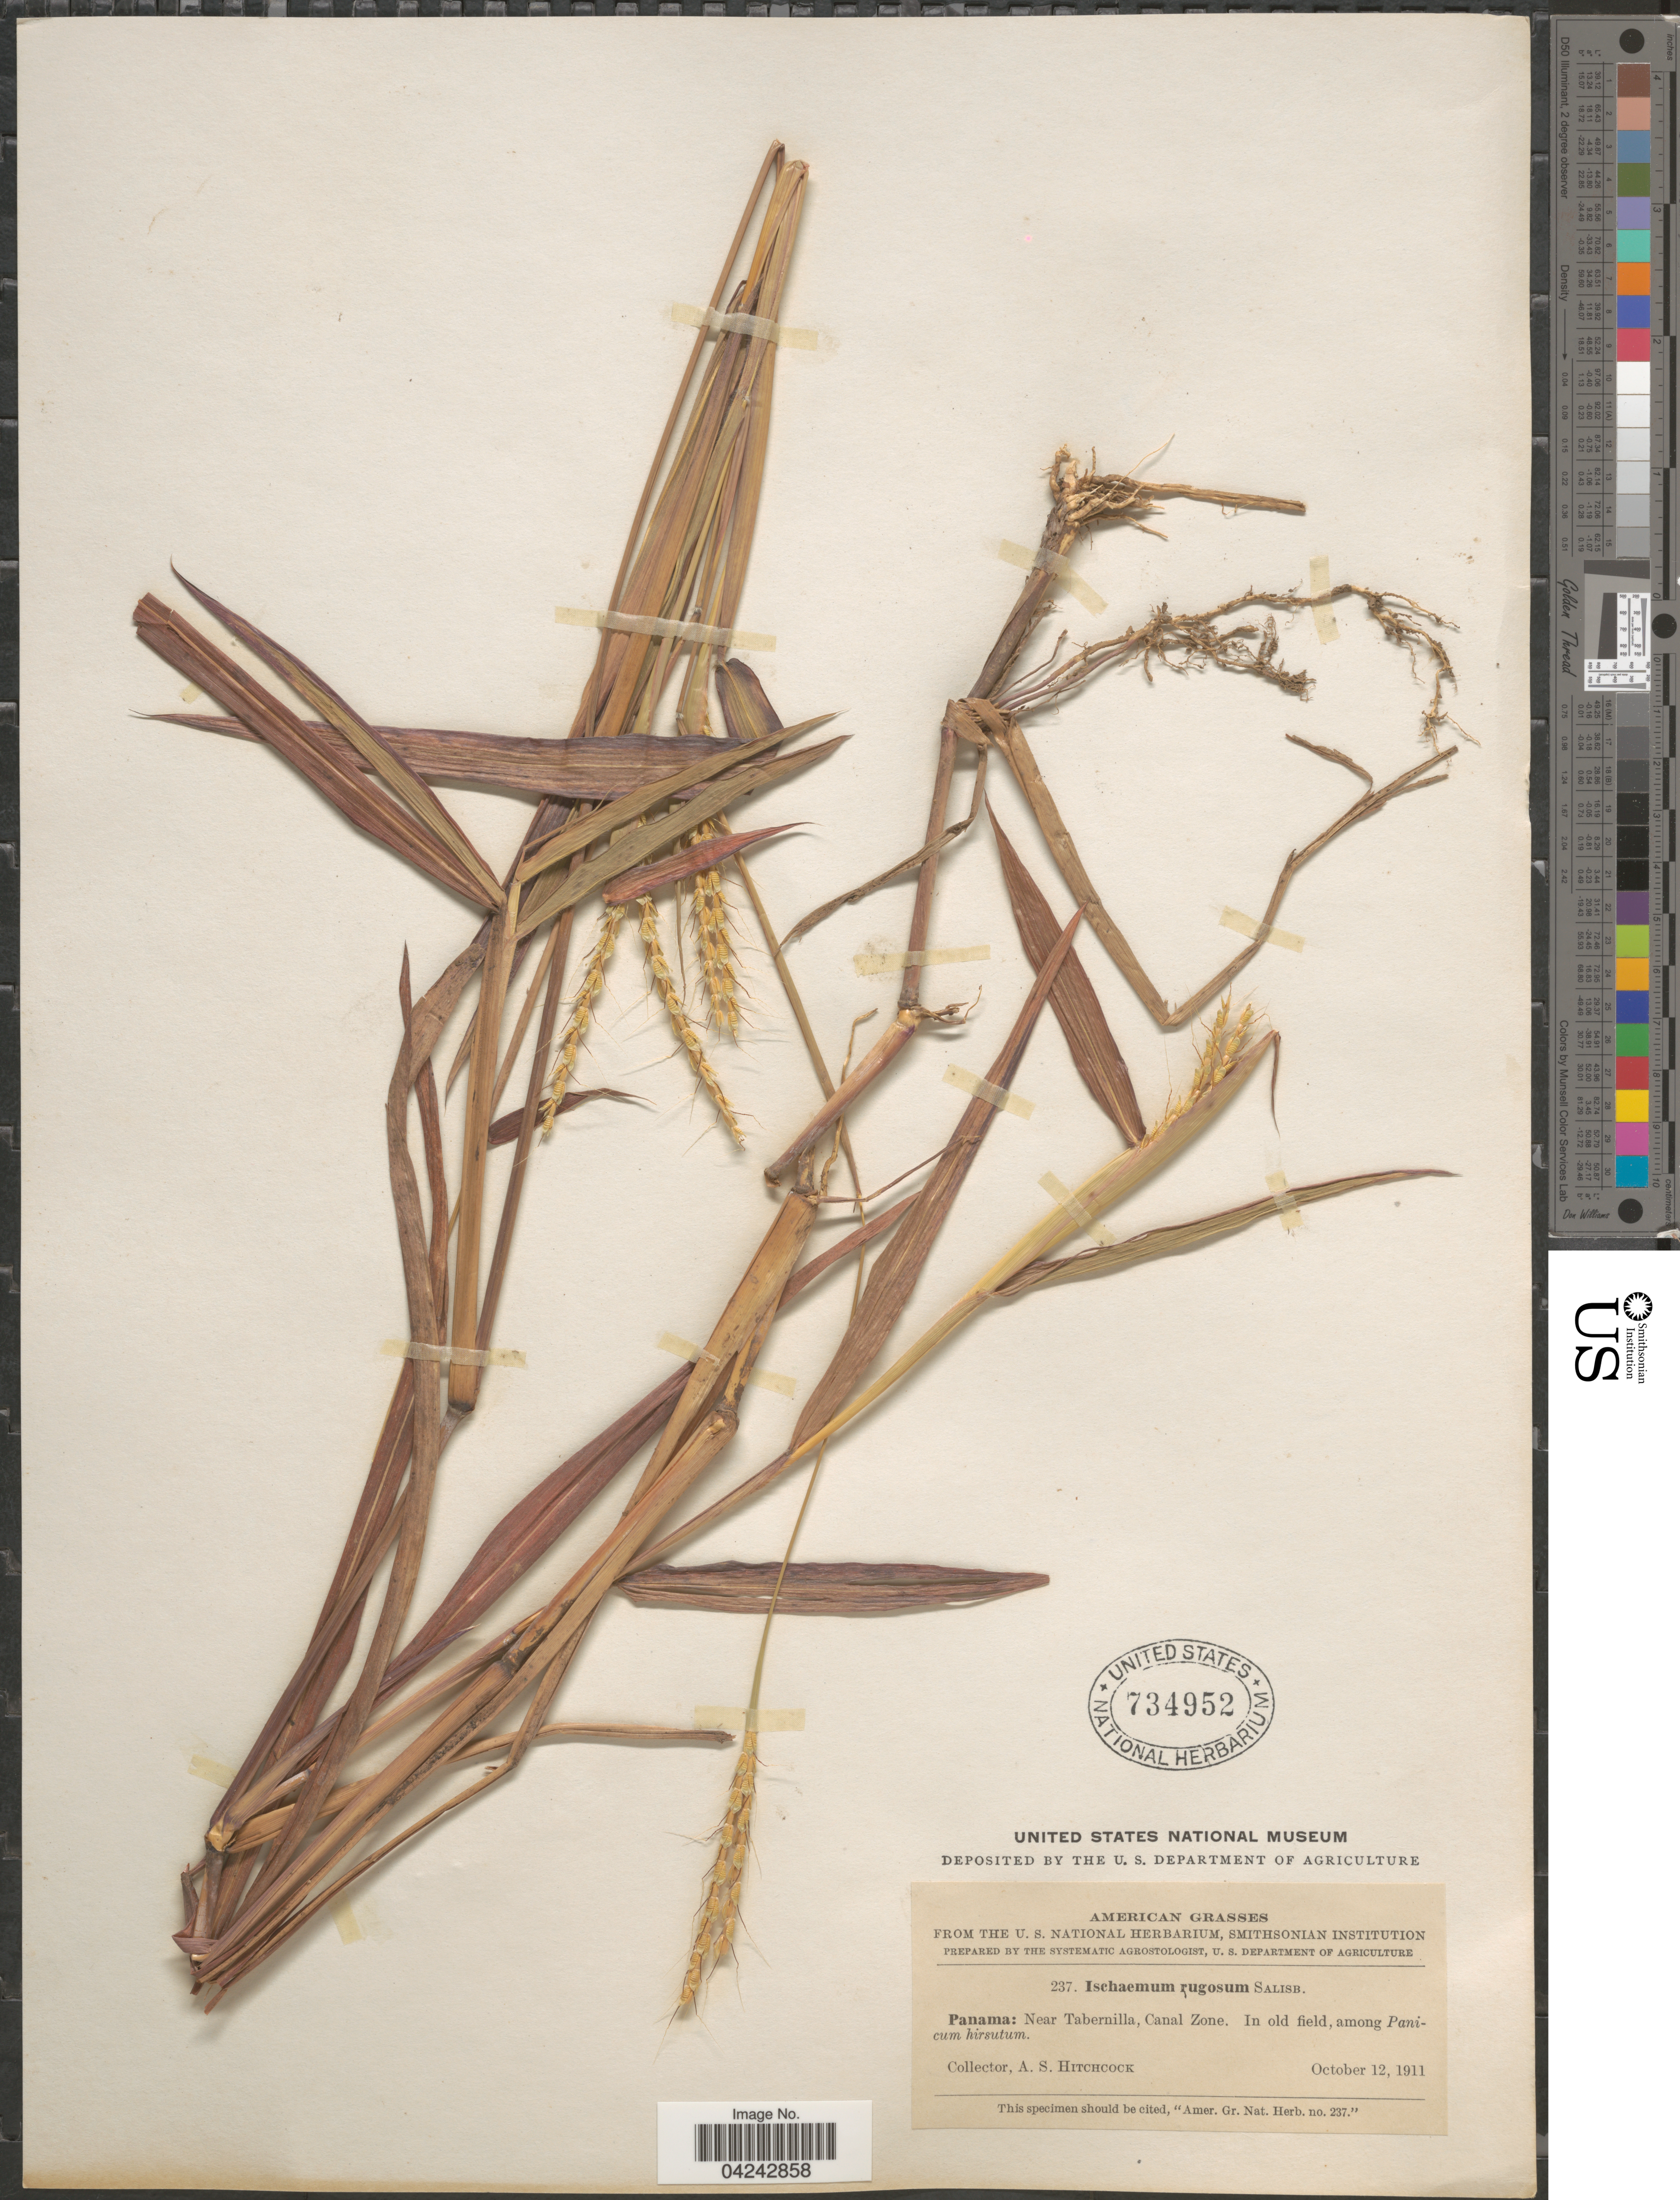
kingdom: Plantae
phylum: Tracheophyta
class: Liliopsida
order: Poales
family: Poaceae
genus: Ischaemum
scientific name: Ischaemum rugosum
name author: Salisb.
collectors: A. S. Hitchcock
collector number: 237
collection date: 1911-10-12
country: Panama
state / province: Colón / Panamá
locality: Near Tabernilla, Canal Zone.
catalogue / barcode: US 734952